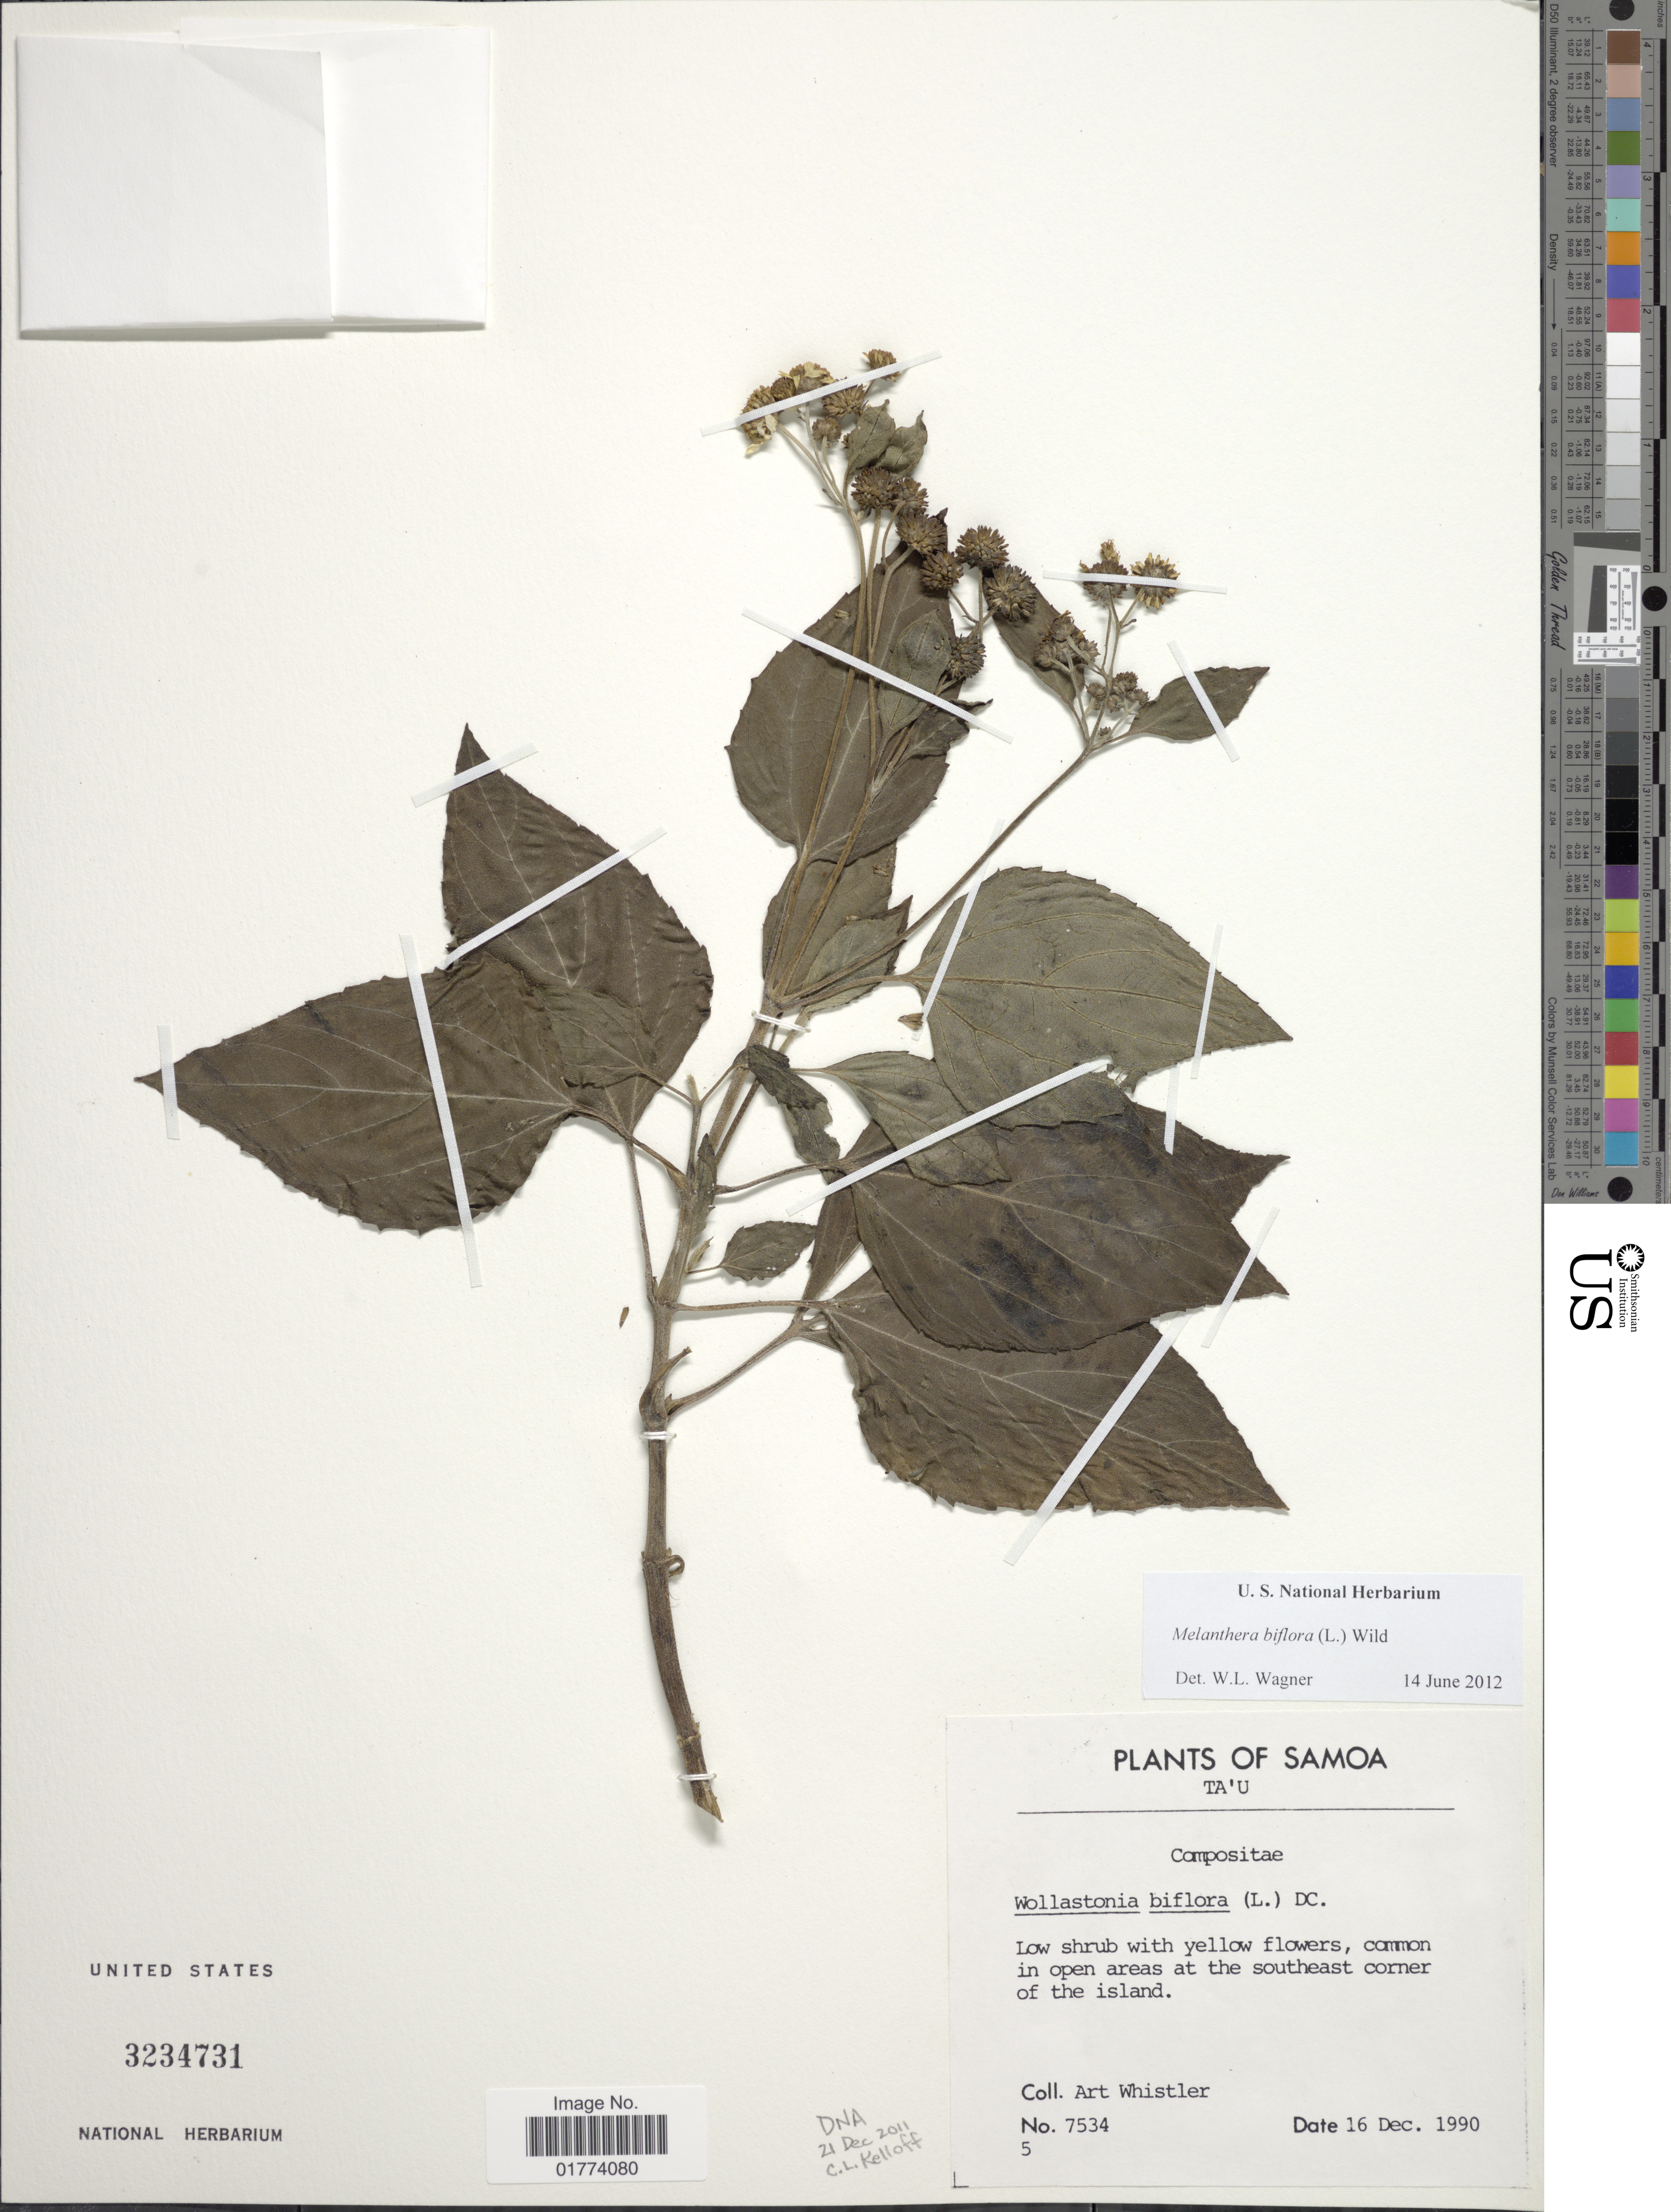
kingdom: Plantae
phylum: Tracheophyta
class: Magnoliopsida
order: Asterales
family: Asteraceae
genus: Wollastonia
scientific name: Wollastonia biflora var. biflora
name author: (L.) DC.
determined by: Wagner, W. L., (BOT), Smithsonian Institution - National Museum of Natural History (UNITED STATES)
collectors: A. Whistler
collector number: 7534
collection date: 1990-12-16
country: American Samoa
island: Ta'u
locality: Ta'u, at the southeast corner of the island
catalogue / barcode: US 3234731